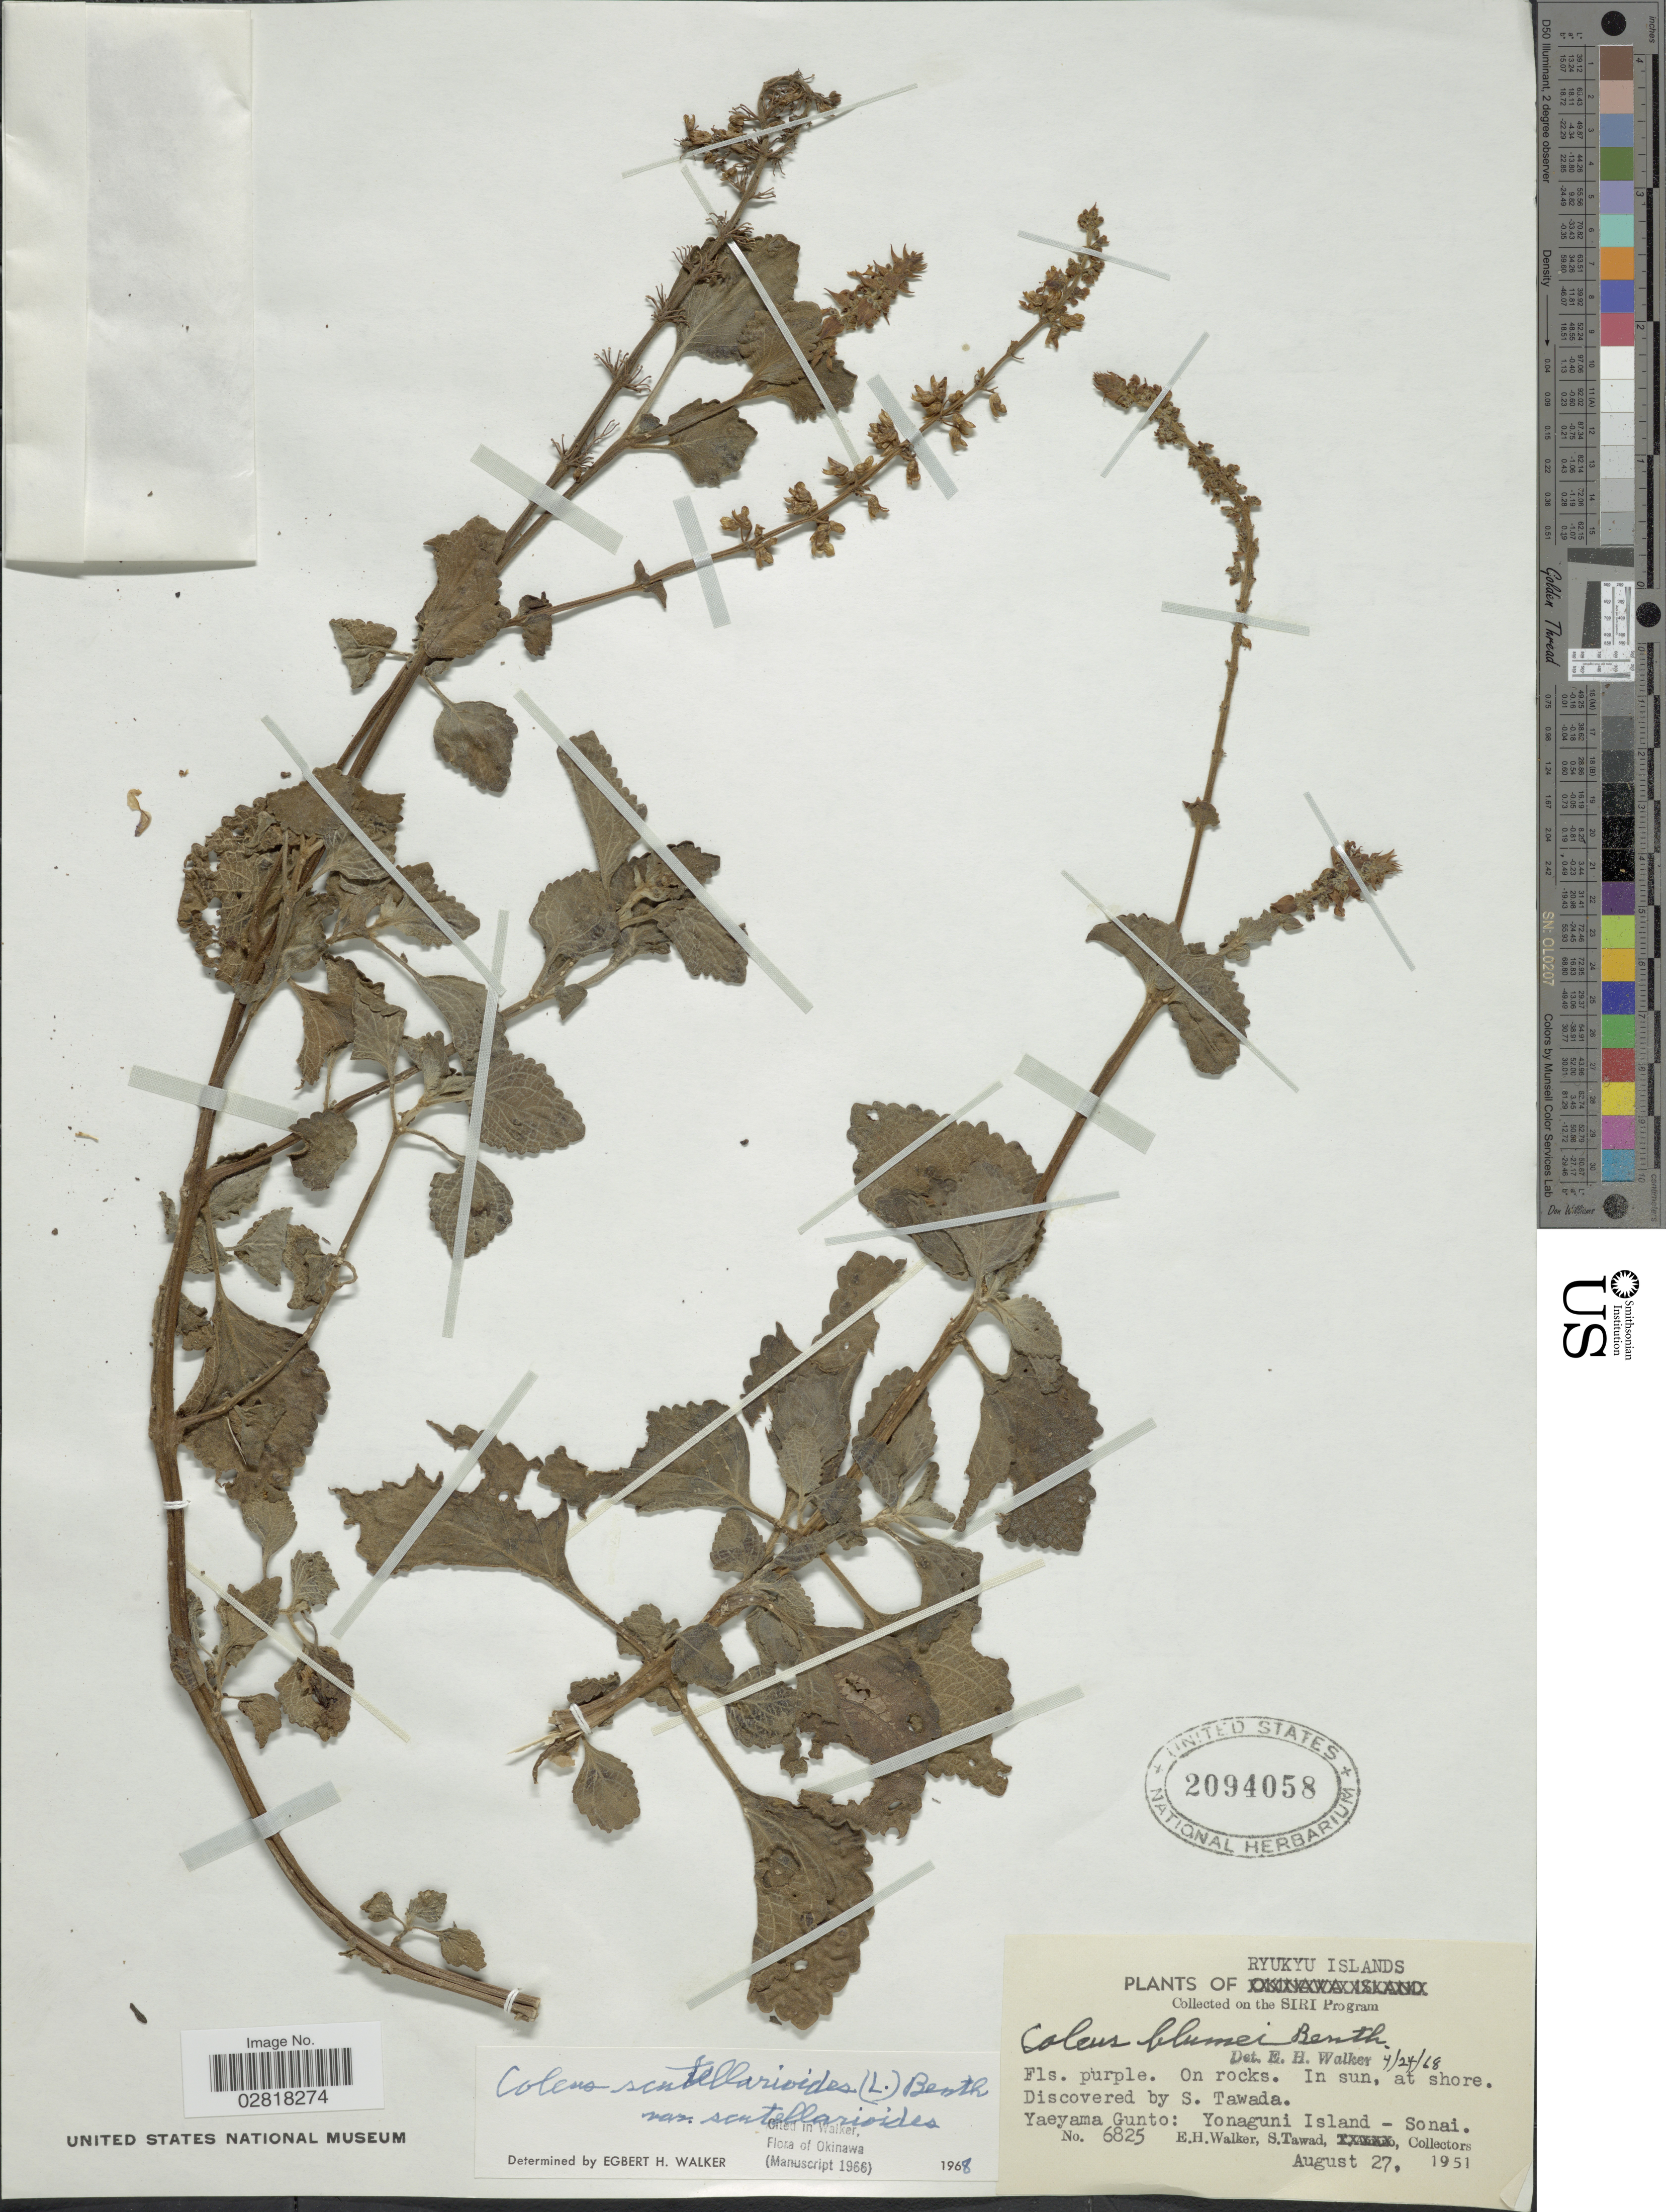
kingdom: Plantae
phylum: Tracheophyta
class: Magnoliopsida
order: Lamiales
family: Lamiaceae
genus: Plectranthus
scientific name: Plectranthus scutellarioides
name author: (L.) R. Br.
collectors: E. H. Walker & S. Tawad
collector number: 6825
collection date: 1951-08-27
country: Japan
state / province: Okinawa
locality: Ryukyu Islands, Yaeyama Gunto: Yonaguni Island - Sonai.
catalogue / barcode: US 2094058